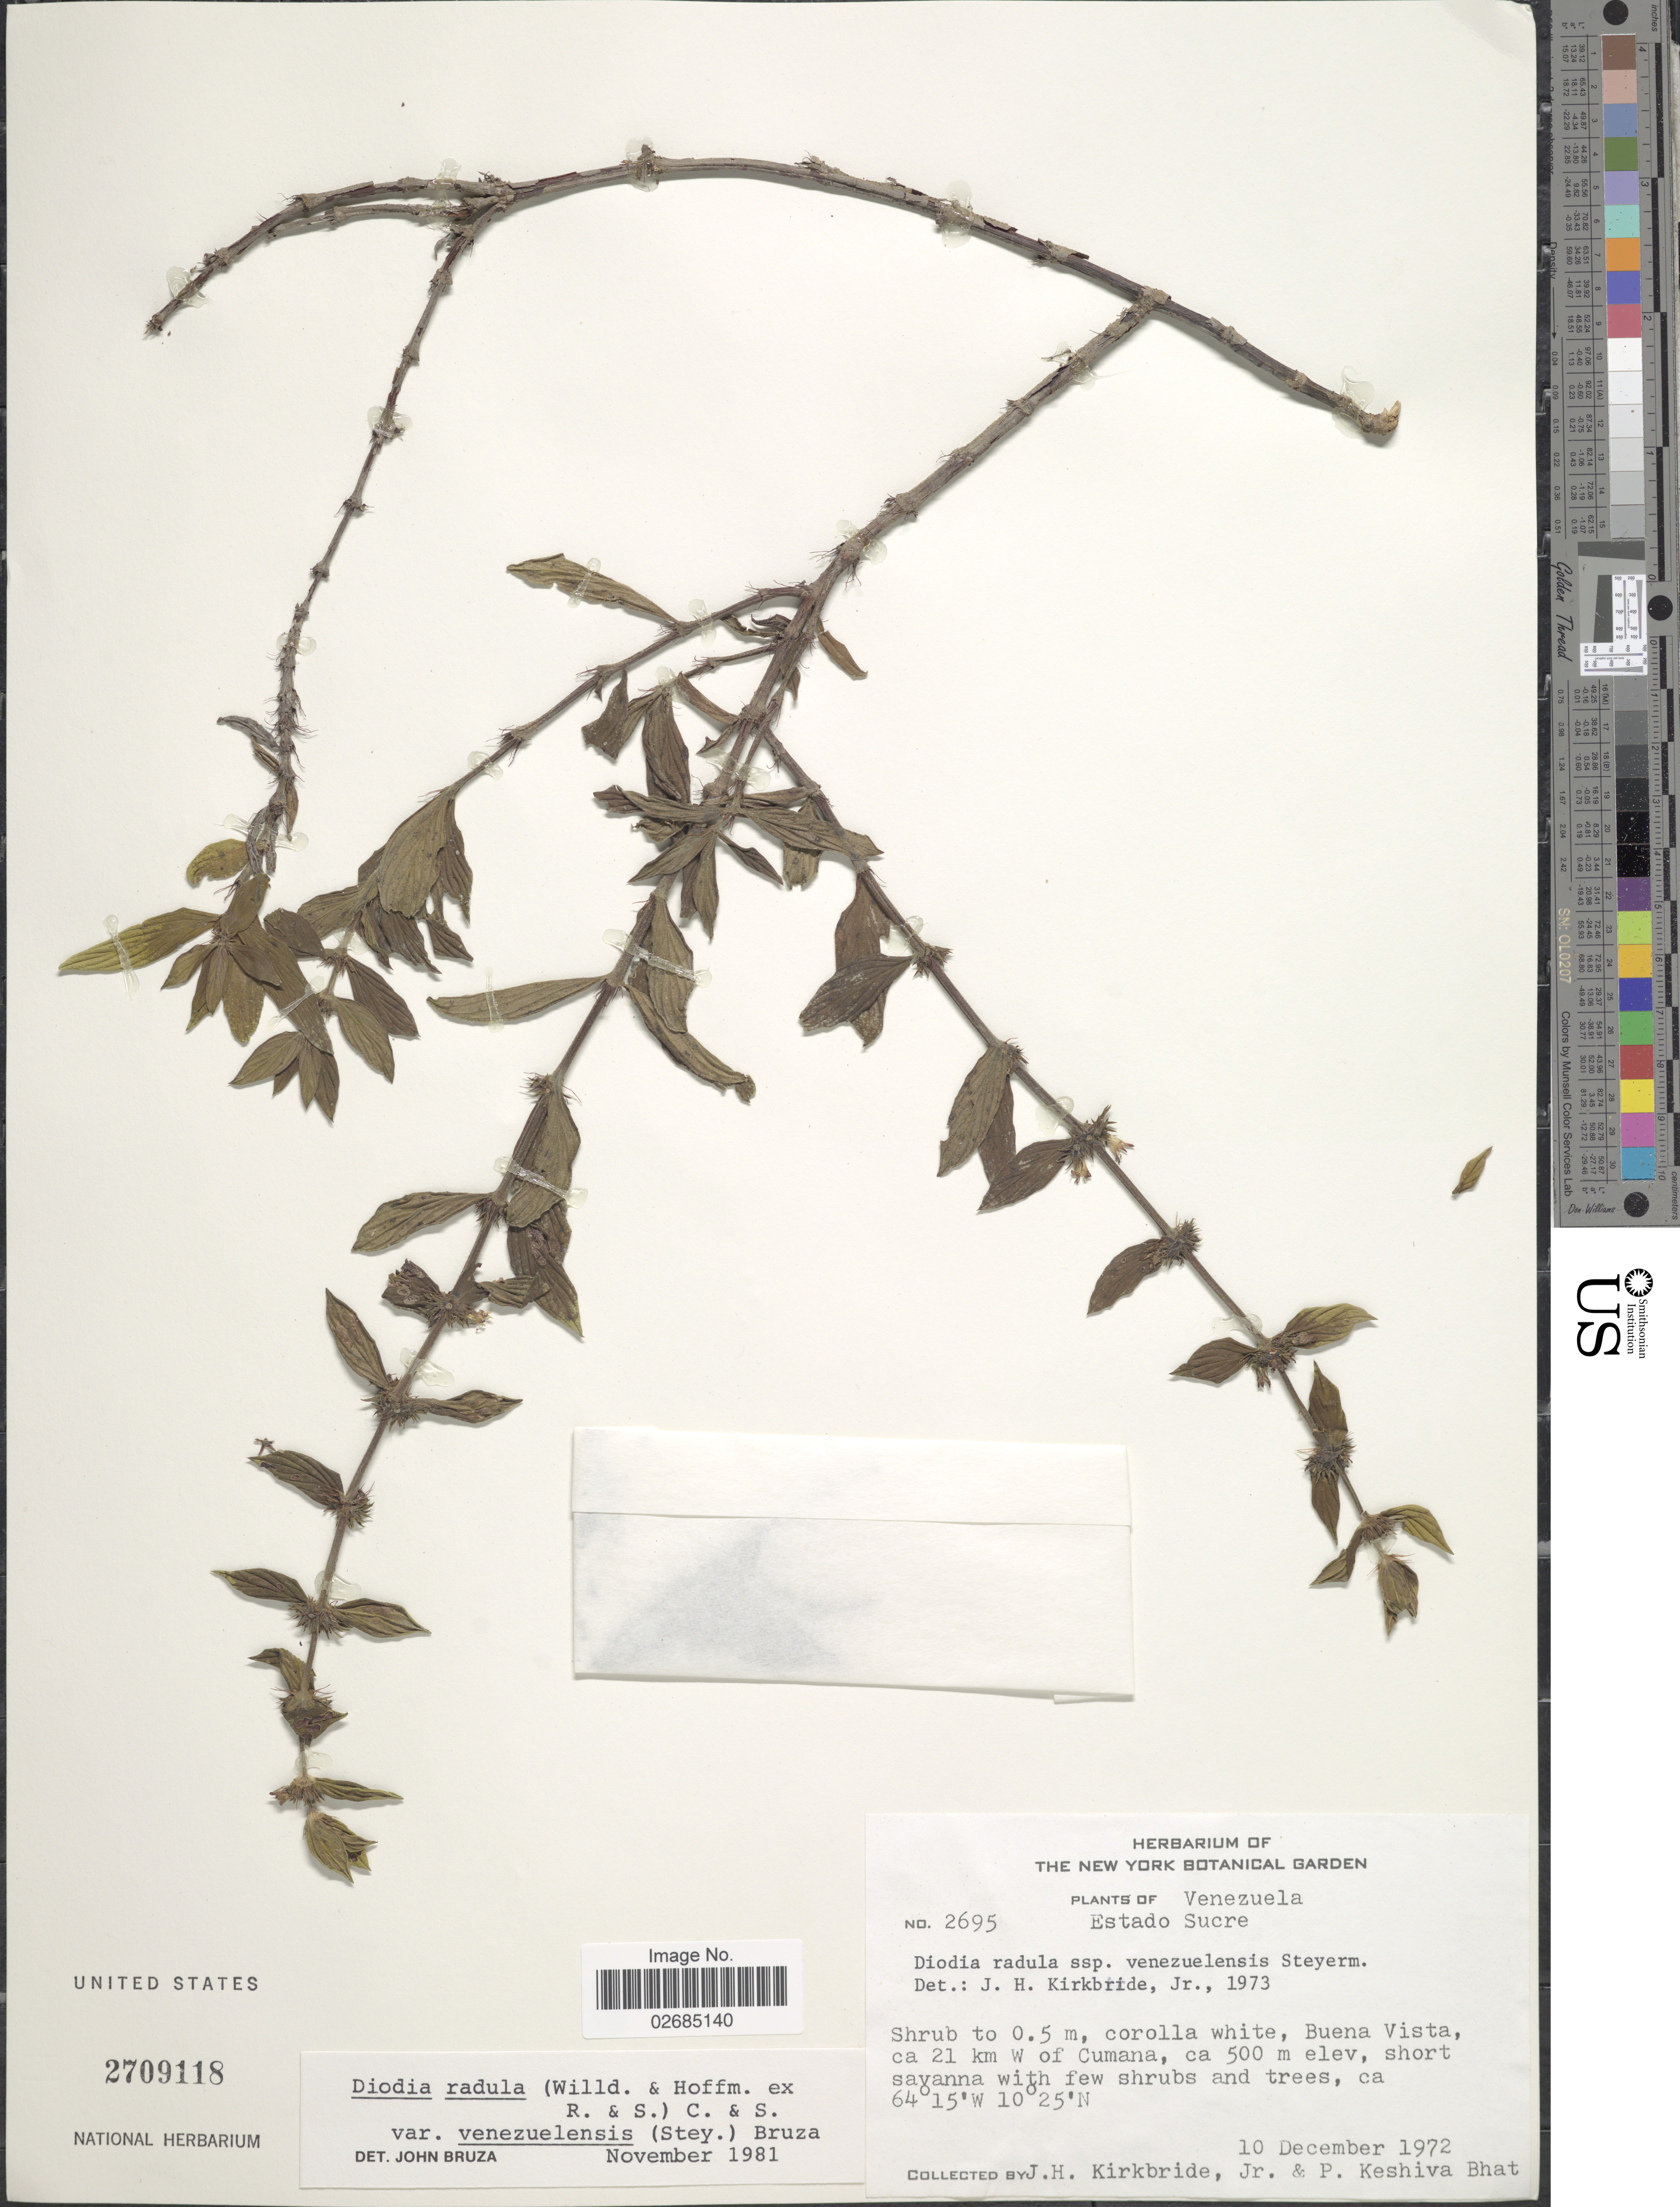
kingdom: Plantae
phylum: Tracheophyta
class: Magnoliopsida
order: Gentianales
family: Rubiaceae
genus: Diodia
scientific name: Diodia radula subsp. venezuelensis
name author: Steyerm.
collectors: J. H. Kirkbride & P. Bhat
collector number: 2695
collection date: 1972-12-10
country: Venezuela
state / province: Sucre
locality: Buena Vista, ca 21 km W of Cumana.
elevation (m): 500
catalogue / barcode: US 2709118